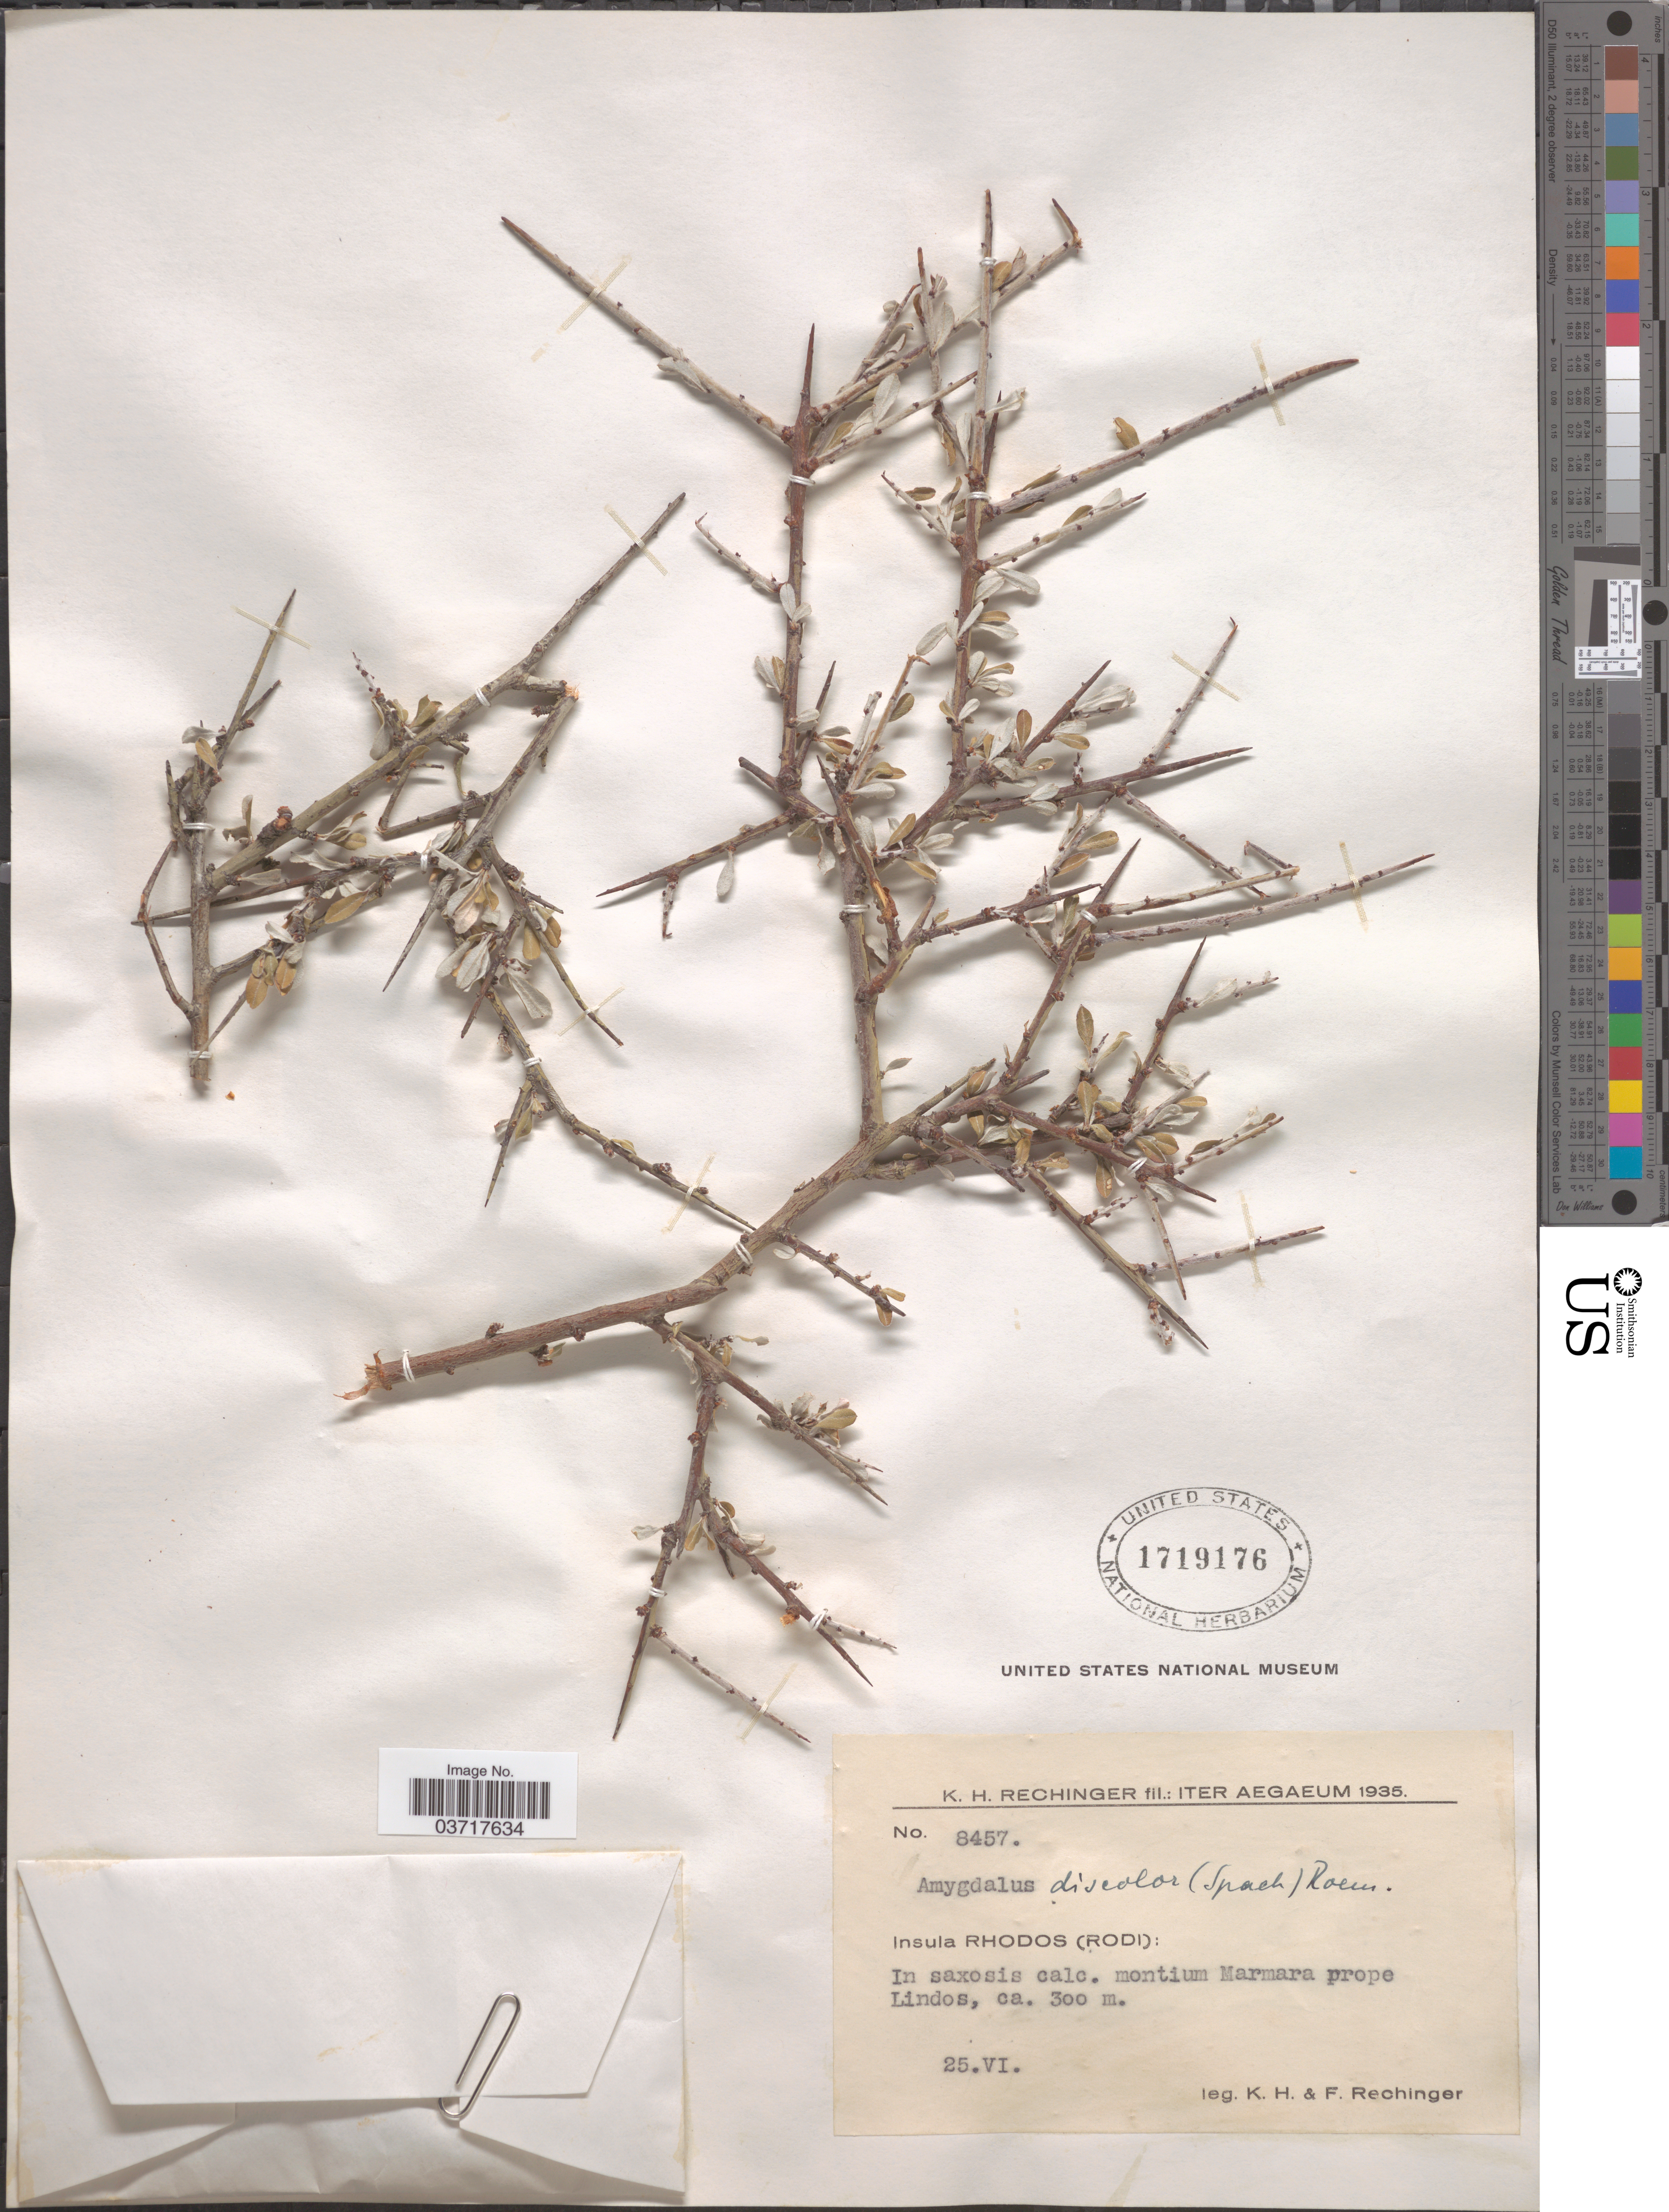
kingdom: Plantae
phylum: Tracheophyta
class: Magnoliopsida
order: Rosales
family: Rosaceae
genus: Prunus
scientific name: Prunus discolor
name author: C.K. Schneid.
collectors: K. H. Rechinger & F. Rechinger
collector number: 8457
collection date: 1935-06-25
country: Greece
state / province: South Aegean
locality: Insula Rhodos (Rodi). In saxosis calc. montium Marmara prope Lindos.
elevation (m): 300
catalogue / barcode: US 1719176